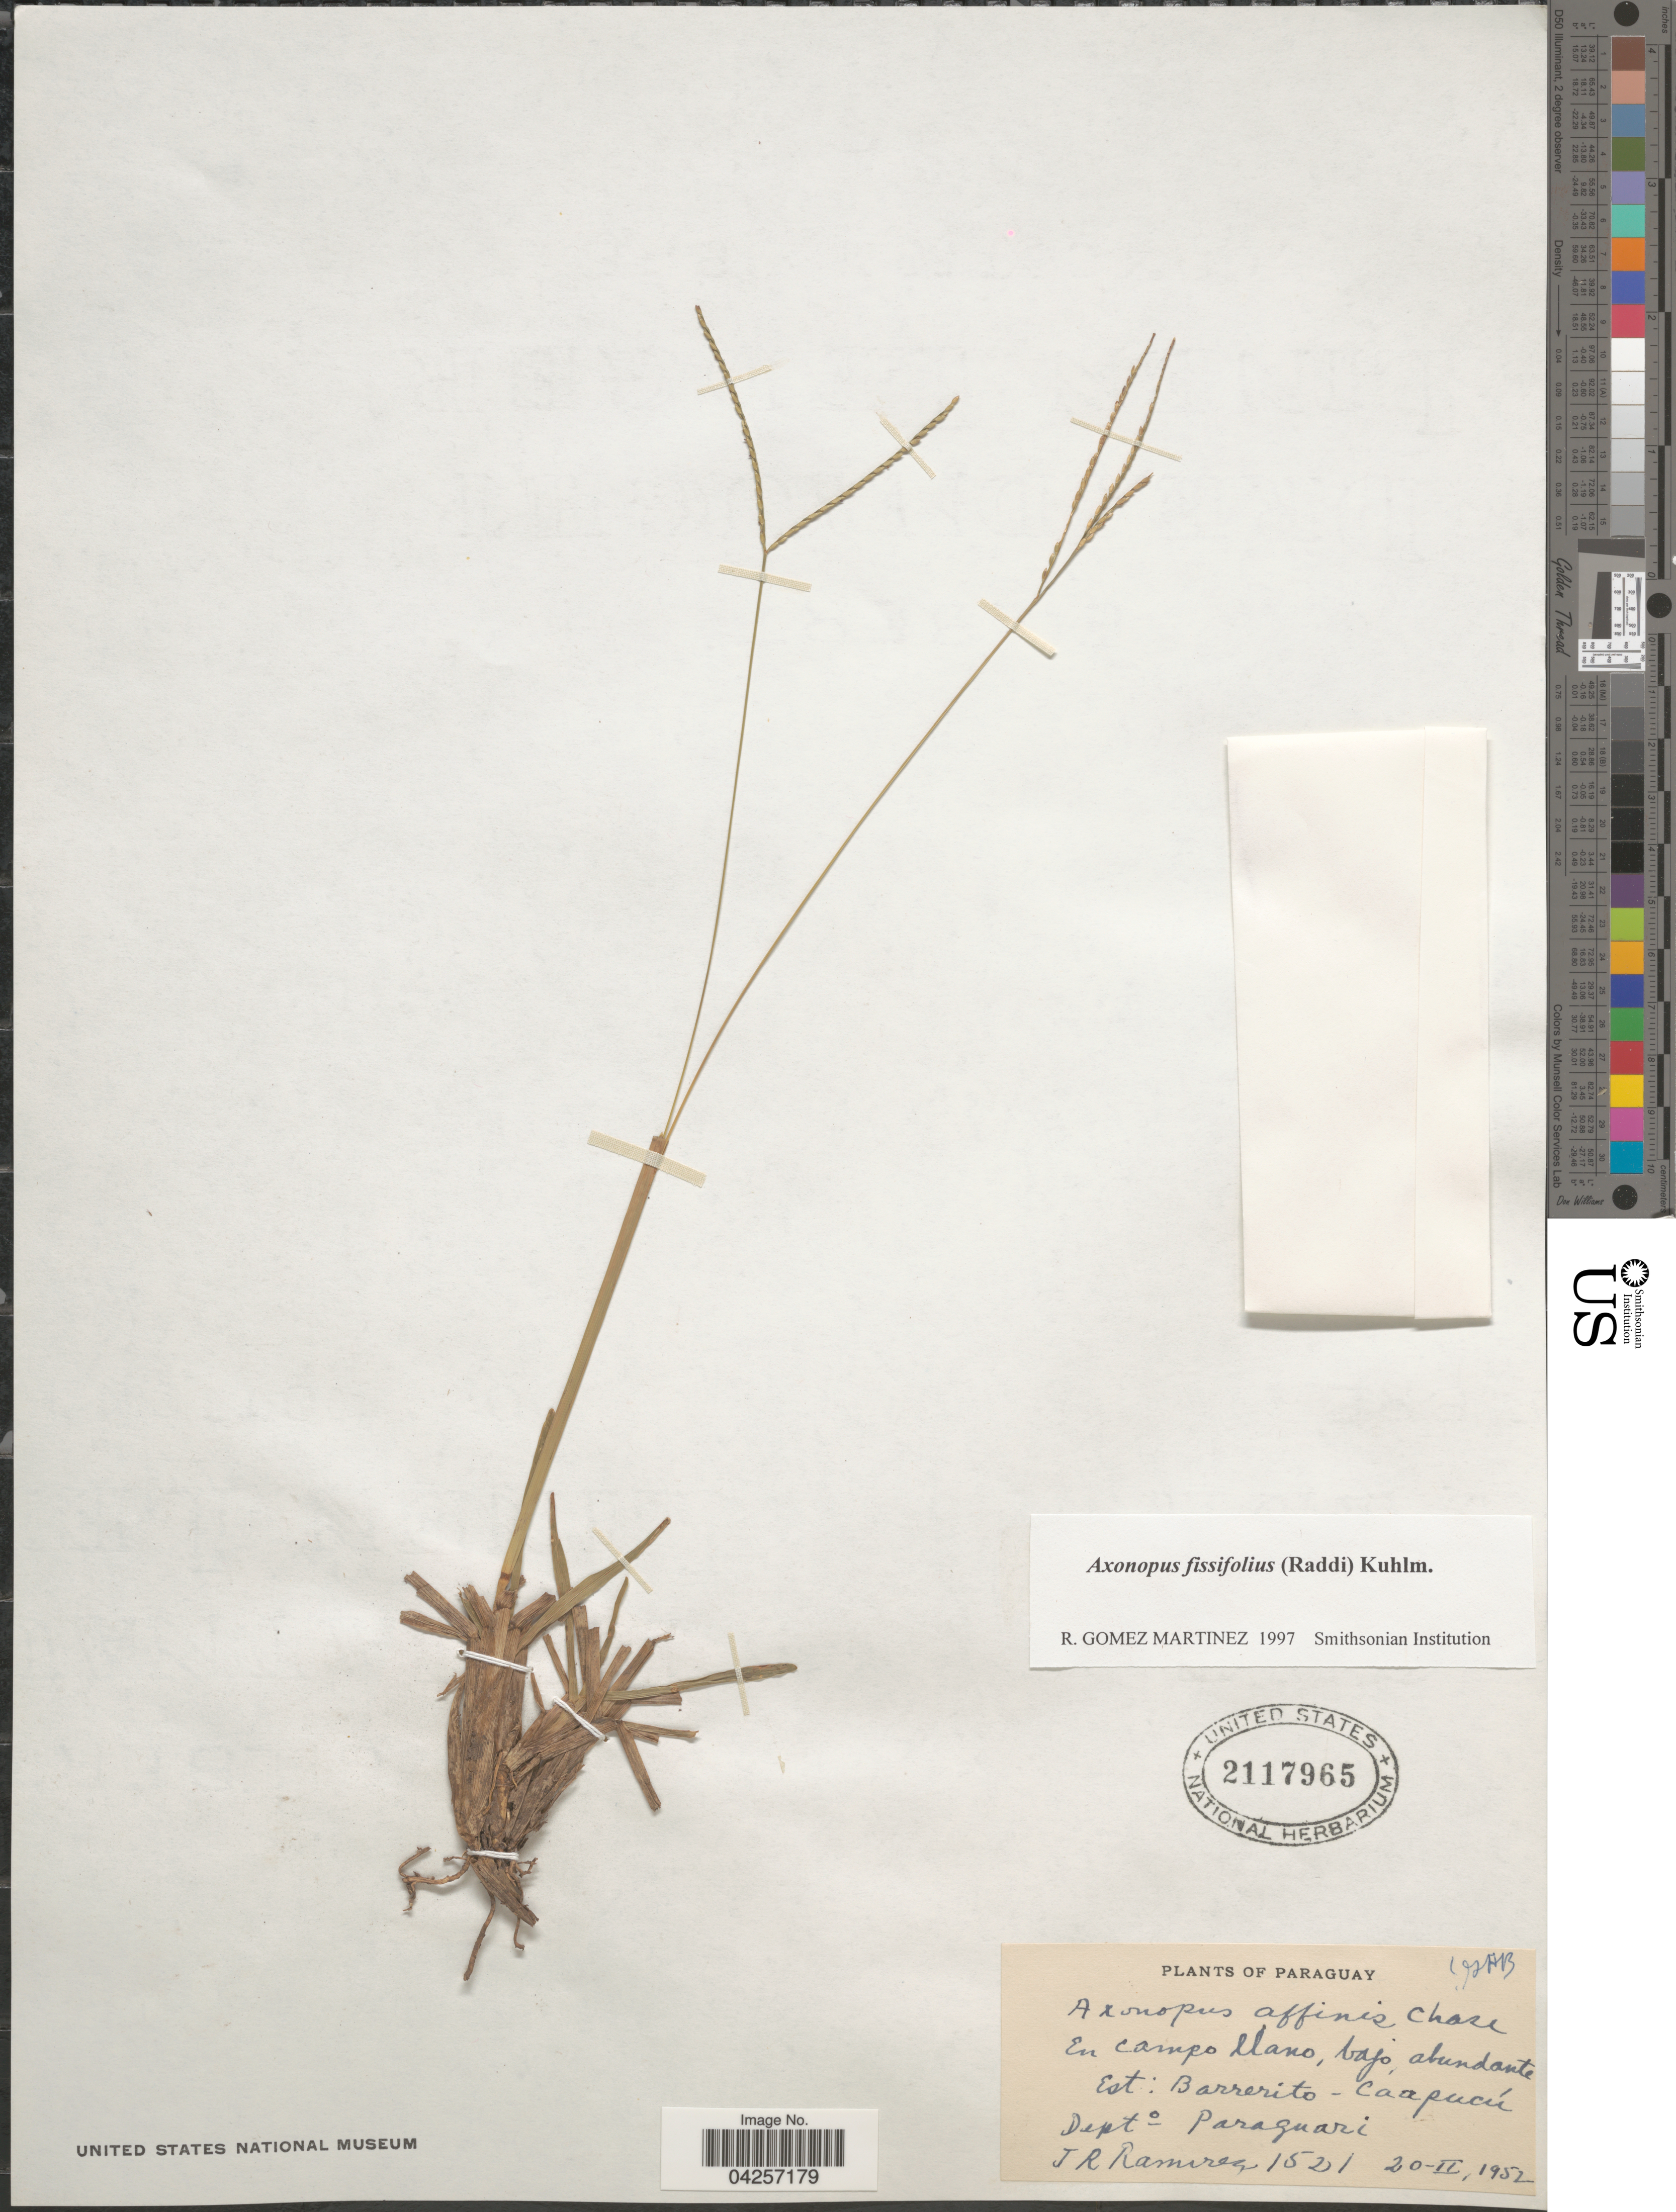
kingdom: Plantae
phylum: Tracheophyta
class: Liliopsida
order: Poales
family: Poaceae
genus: Axonopus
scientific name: Axonopus fissifolius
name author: (Raddi) Kuhlm.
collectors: J. Ramirez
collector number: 1521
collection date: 1952-02-20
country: Paraguay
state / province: Paraguari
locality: Est: Barrerito - Caapucú. Depto. Paraguari.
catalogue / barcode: US 2117965